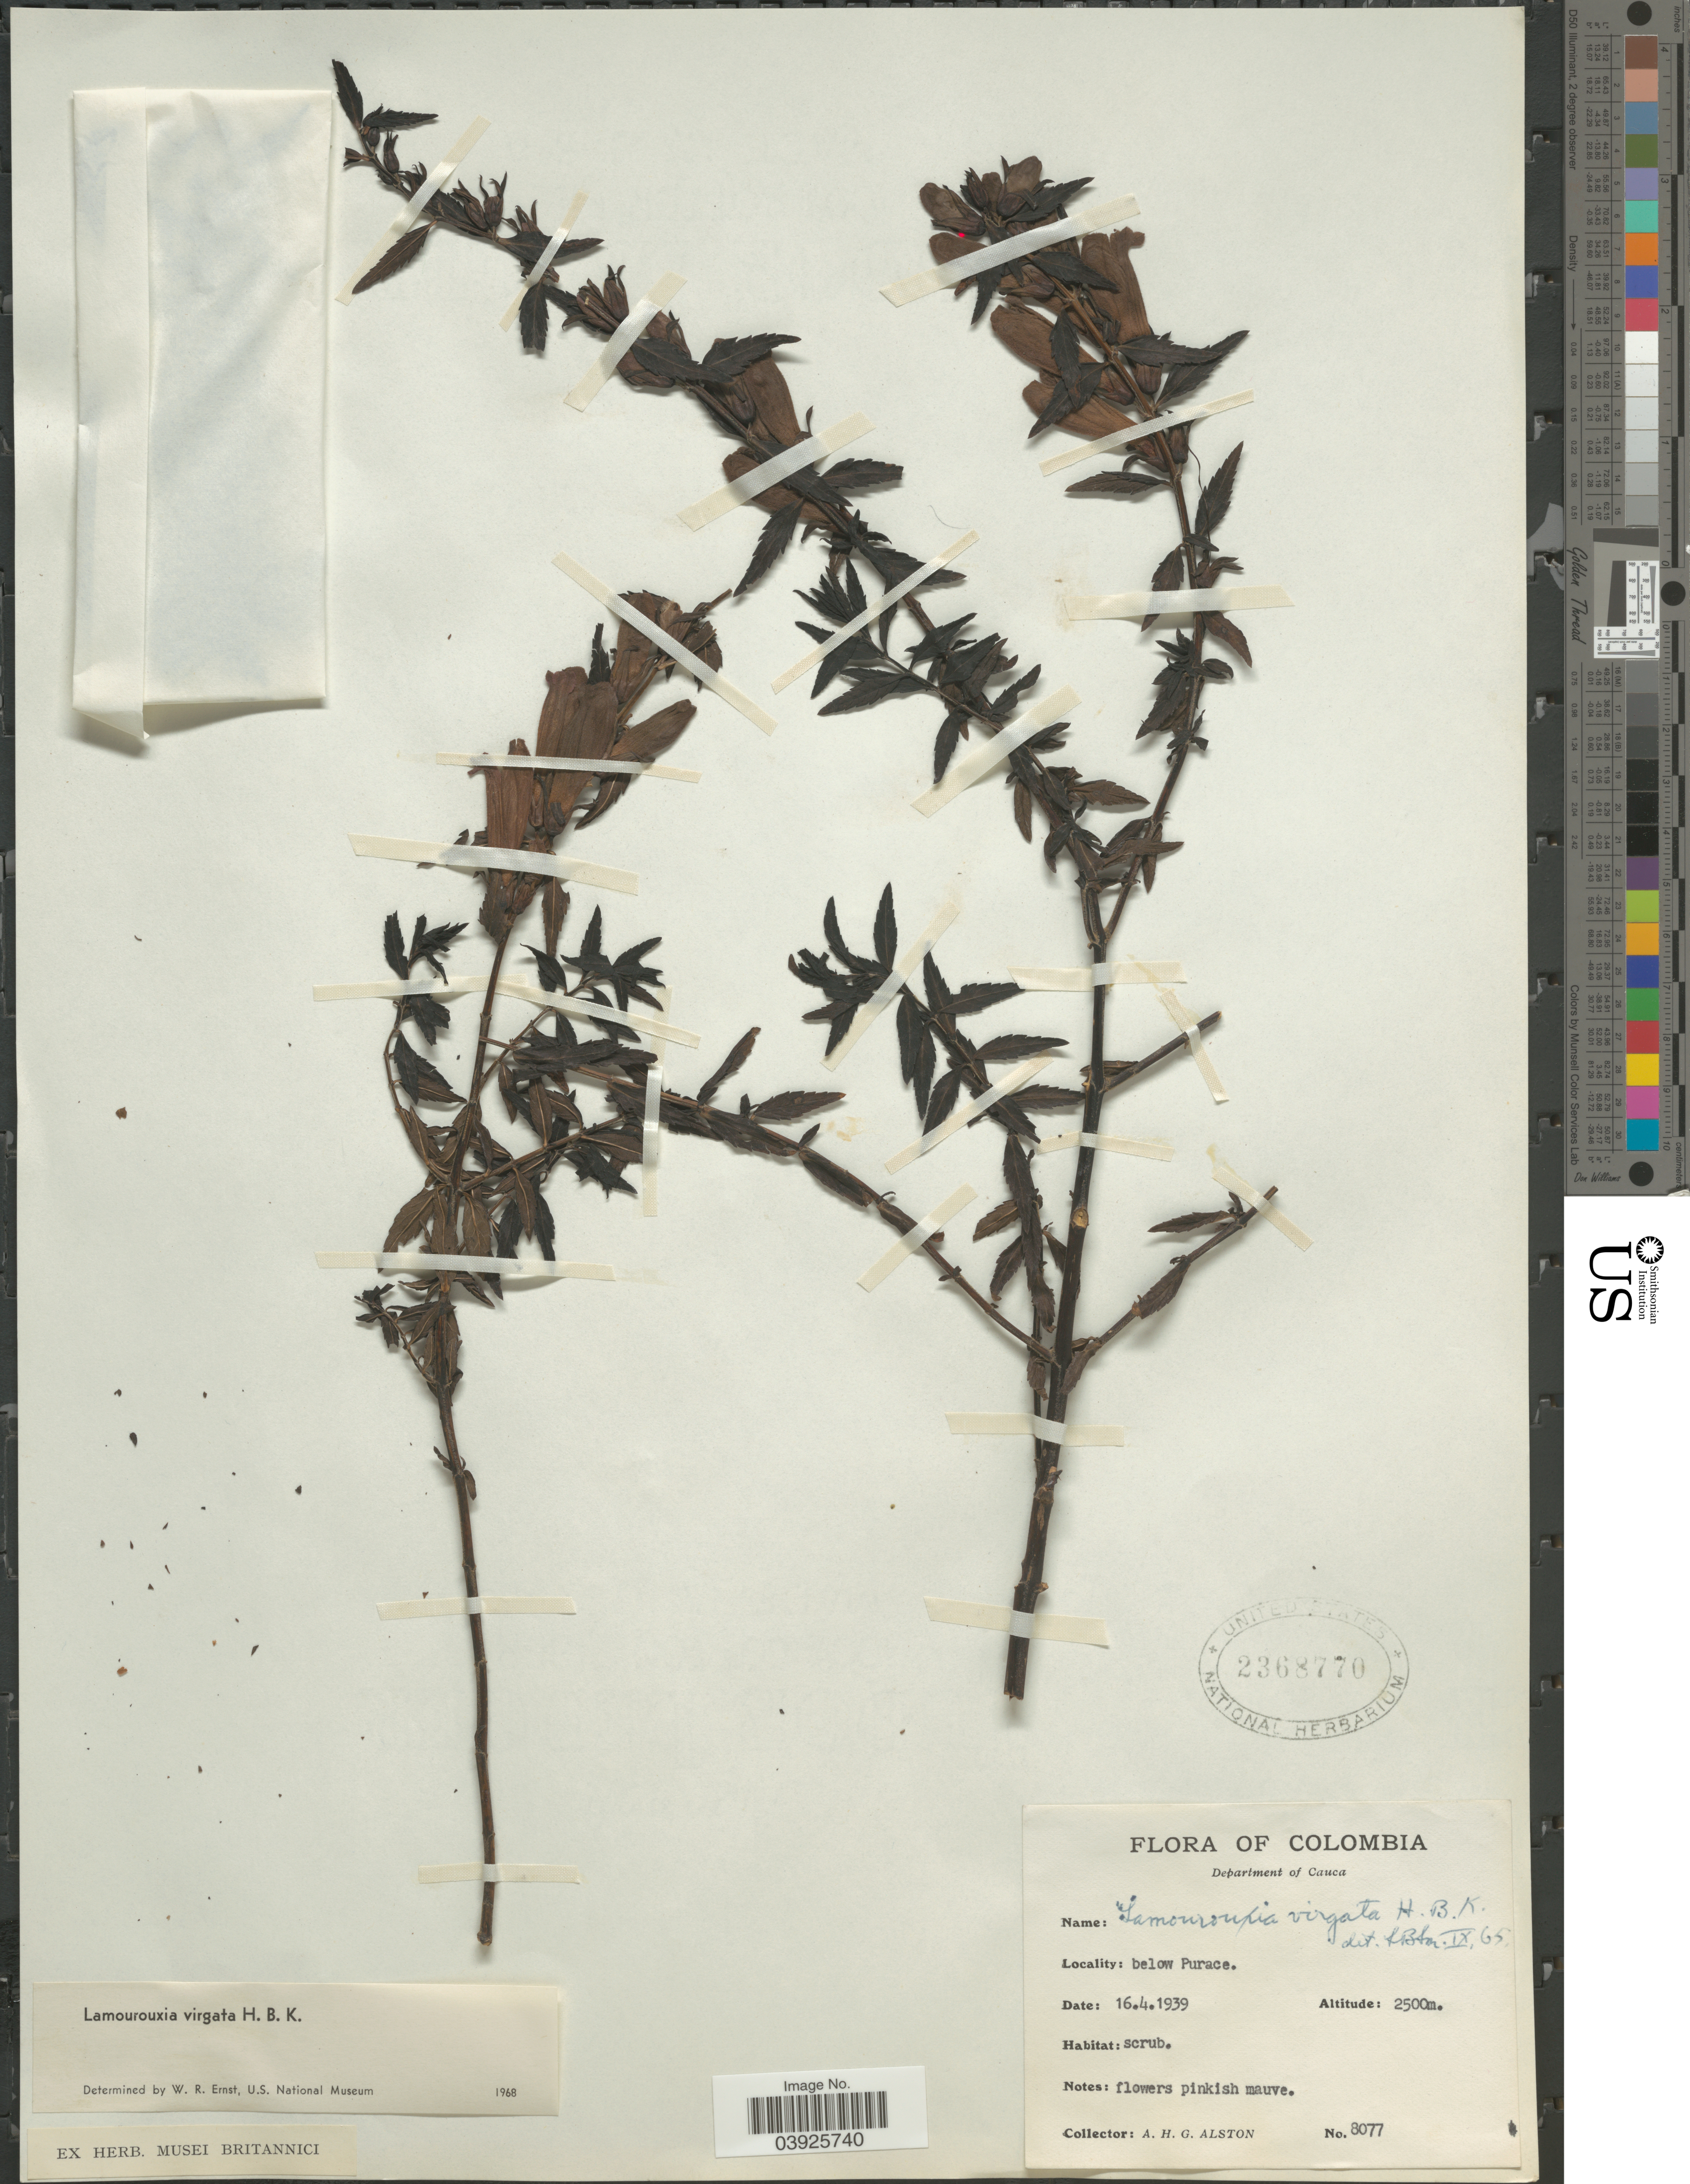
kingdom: Plantae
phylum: Tracheophyta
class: Magnoliopsida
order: Lamiales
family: Orobanchaceae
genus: Lamourouxia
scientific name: Lamourouxia virgata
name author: Kunth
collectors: A. H. Alston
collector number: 8077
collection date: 1939-04-16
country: Colombia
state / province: Cauca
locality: Department of Cauca. Below Purace.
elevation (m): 2500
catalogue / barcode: US 2368770